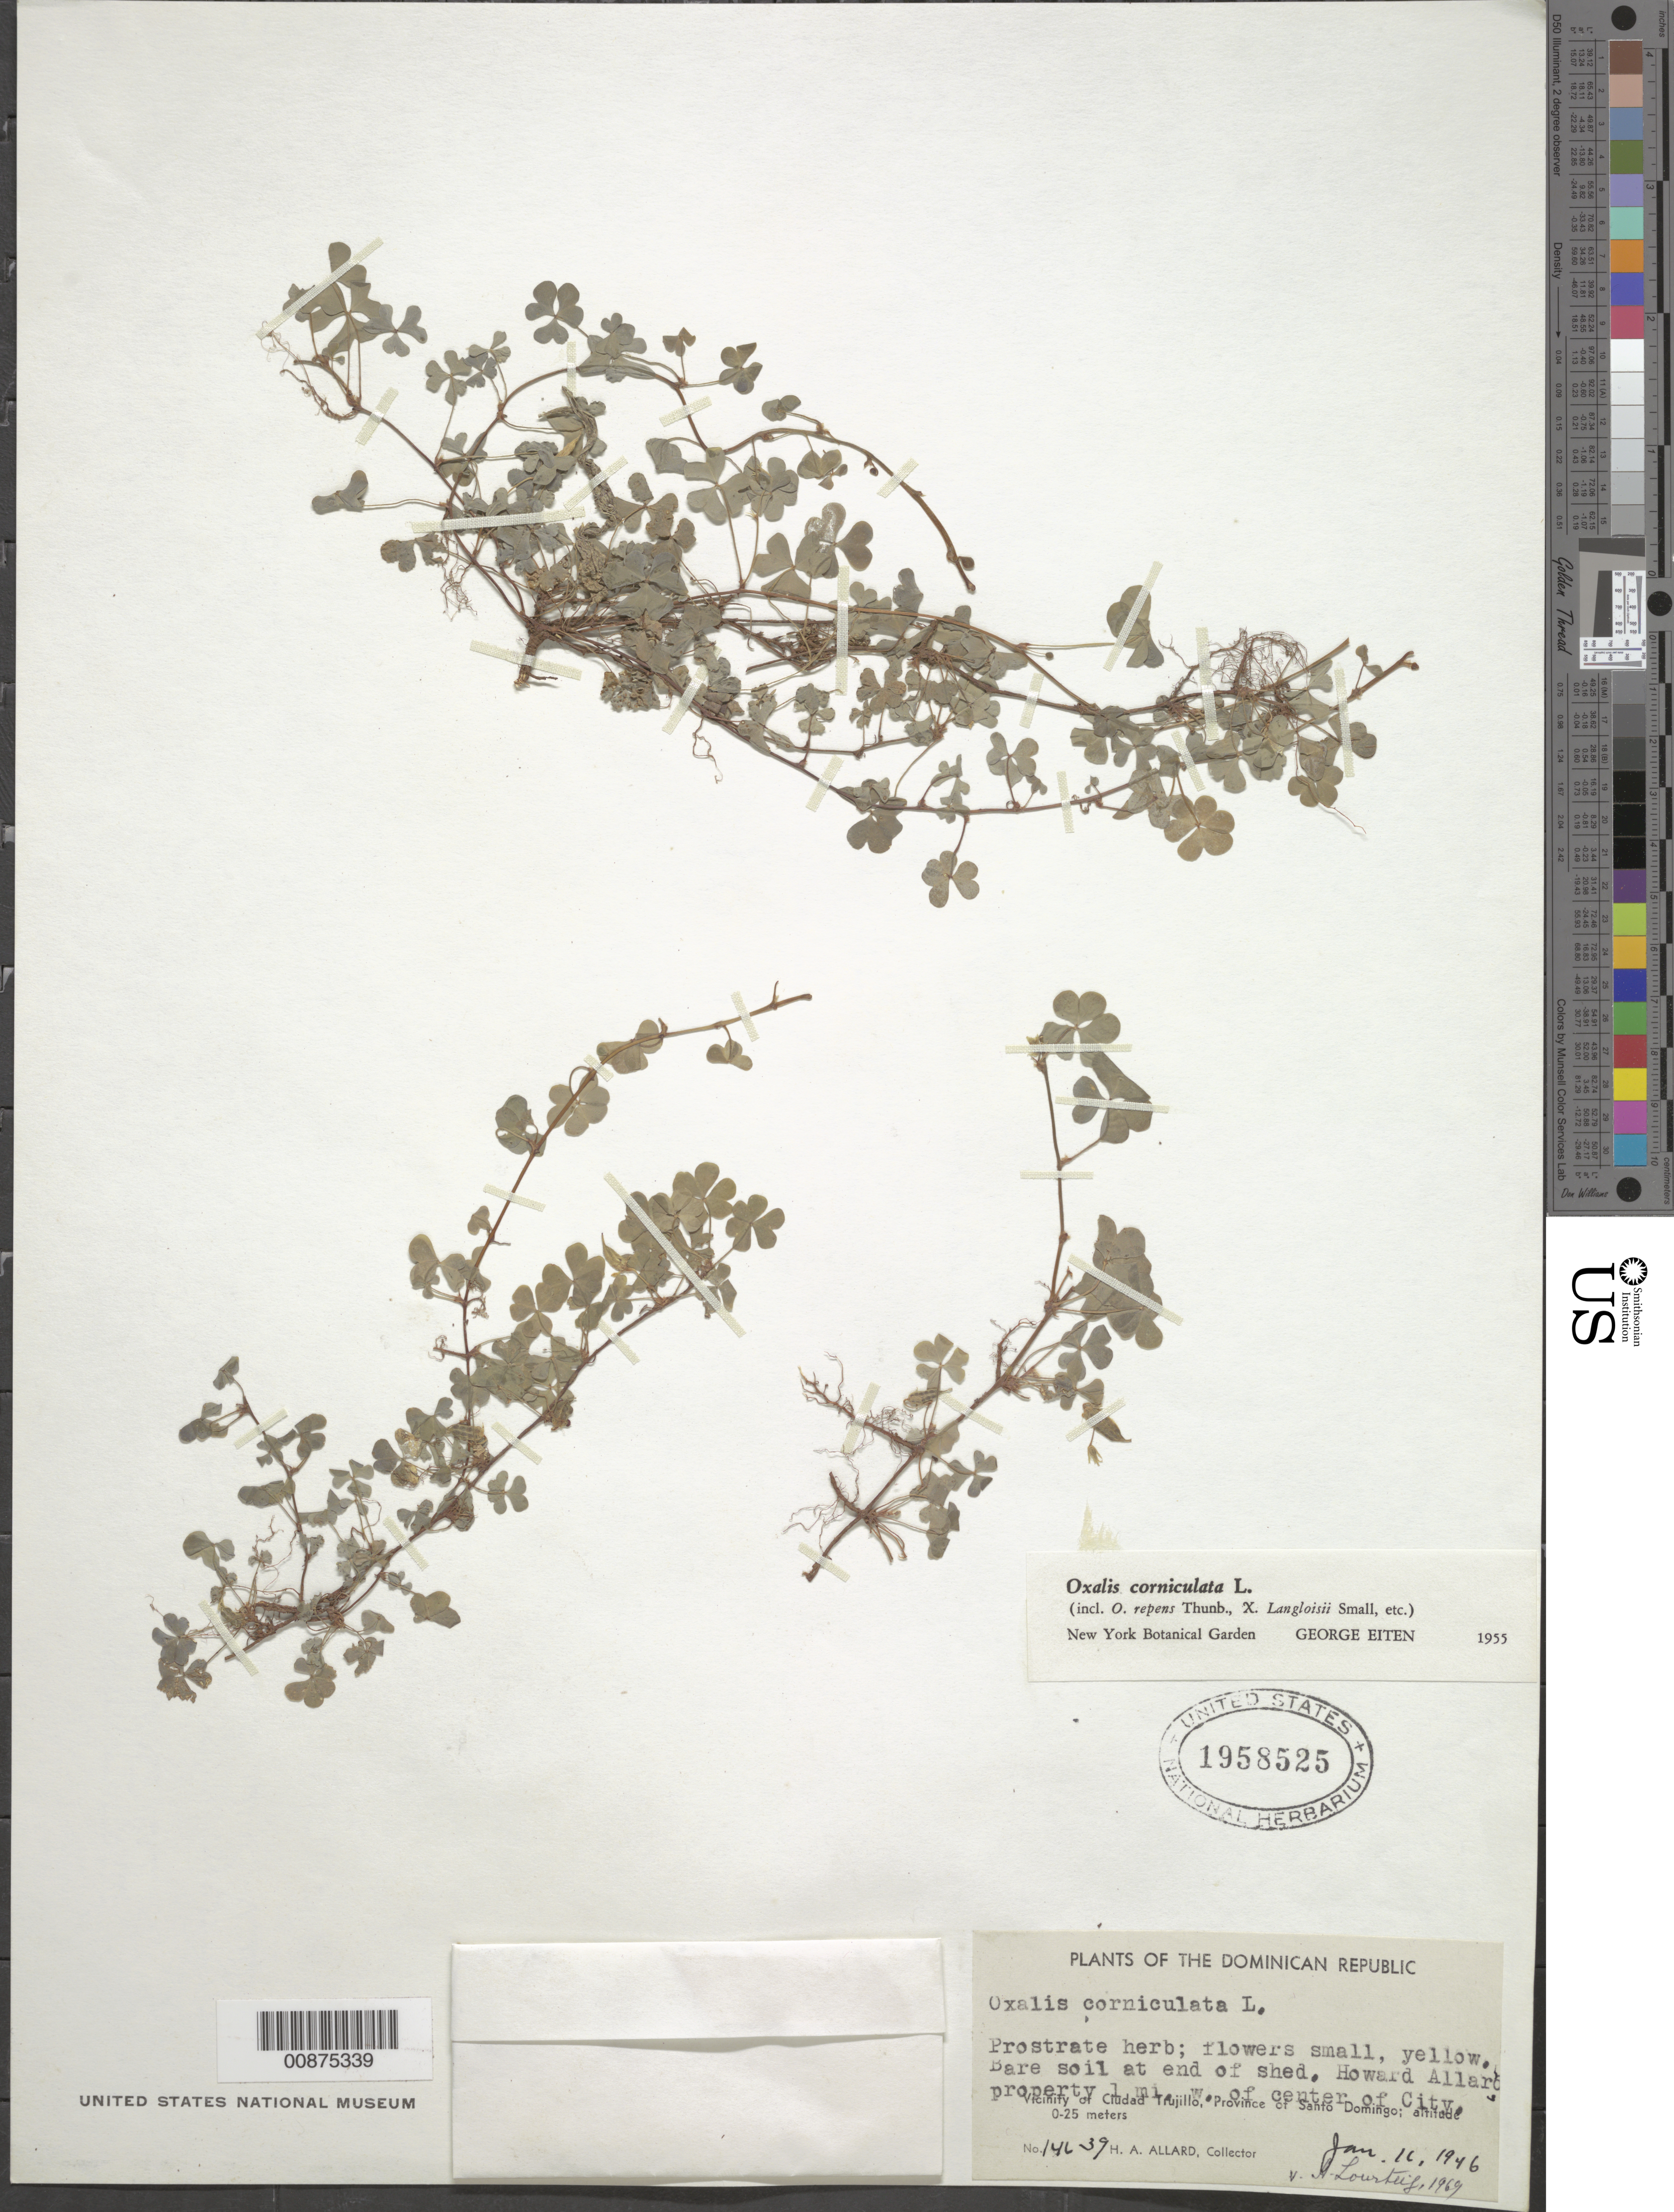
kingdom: Plantae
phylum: Tracheophyta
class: Magnoliopsida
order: Oxalidales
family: Oxalidaceae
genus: Oxalis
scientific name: Oxalis corniculata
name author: L.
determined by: Lourteig, A.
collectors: H. A. Allard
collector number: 14639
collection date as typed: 16 Jan 1946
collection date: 1946-01-16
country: Dominican Republic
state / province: Distrito Nacional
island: Hispaniola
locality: Vicinity of Ciudad Trujillo, Province of Santo Domingo (obsolete). Howard Allard's property, 1 mi. W of center of city.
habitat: Bare soil at end of shed.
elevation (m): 0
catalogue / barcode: US 1958525